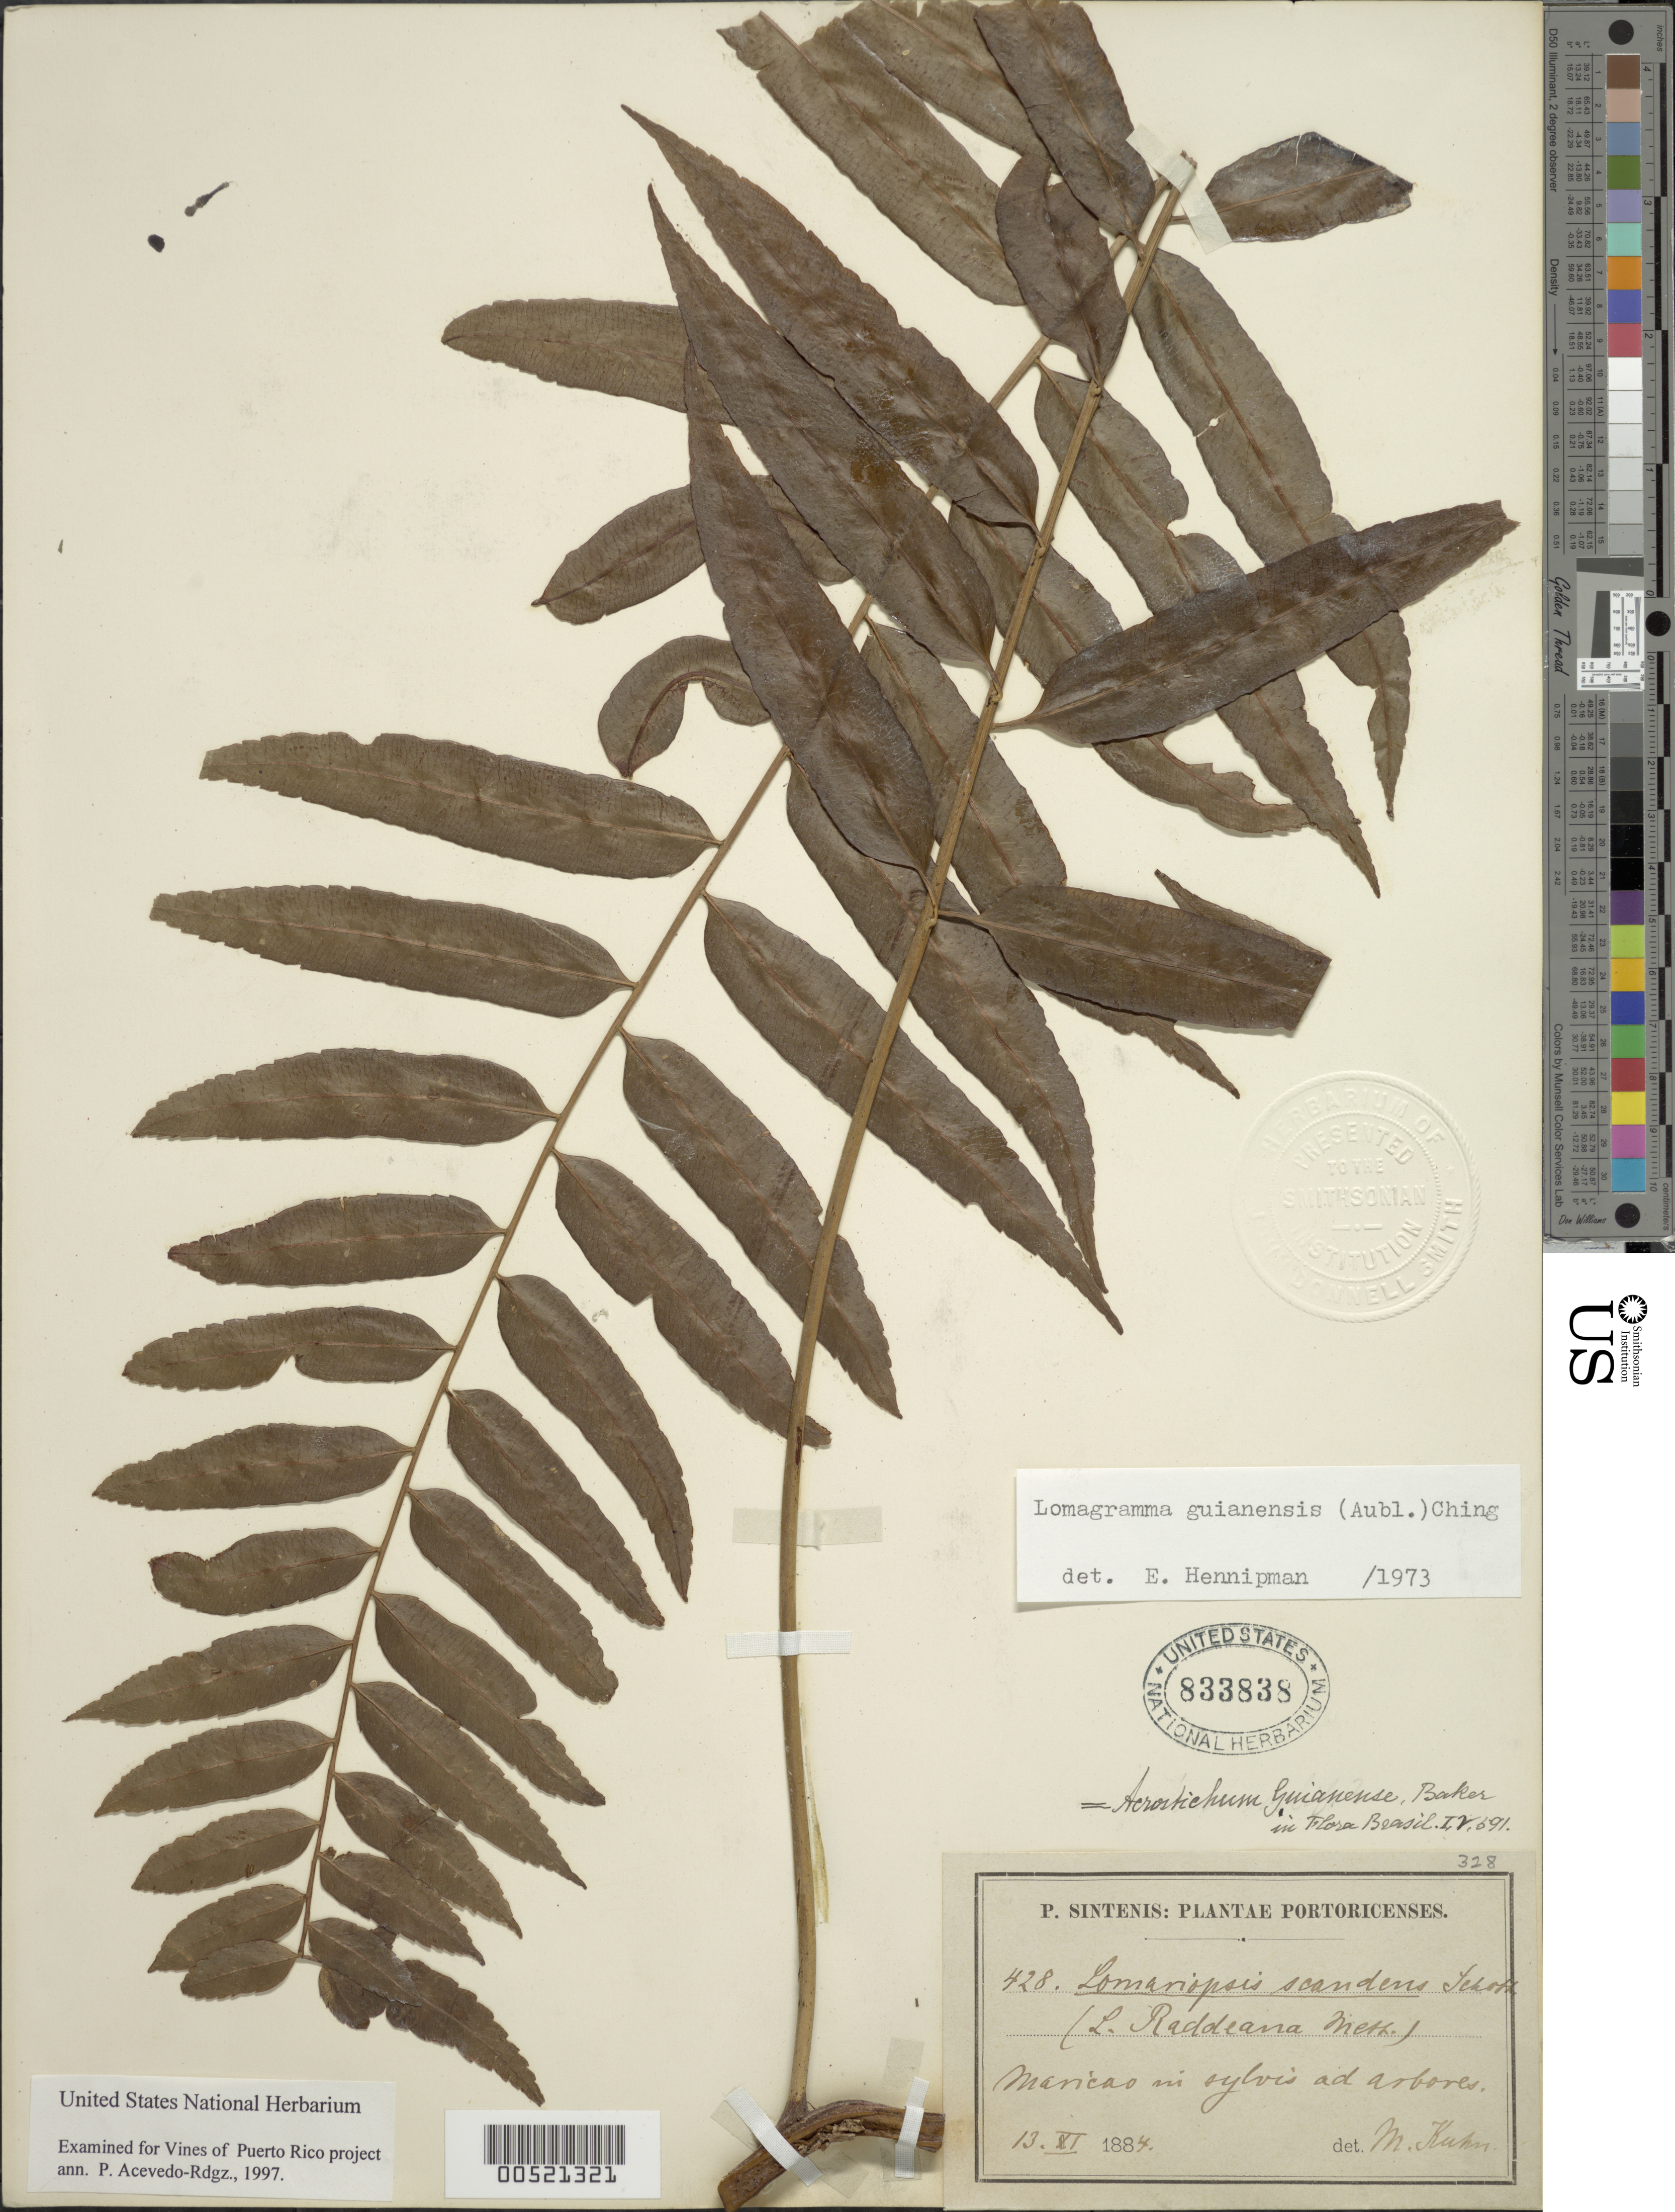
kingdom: Plantae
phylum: Tracheophyta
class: Polypodiopsida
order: Polypodiales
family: Dryopteridaceae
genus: Mickelia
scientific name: Mickelia guianensis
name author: (Aubl.) R.C. Moran et al.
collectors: P. Sintenis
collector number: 428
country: Puerto Rico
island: Greater Antilles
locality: Maricao, on tree, in forest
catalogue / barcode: US 833838